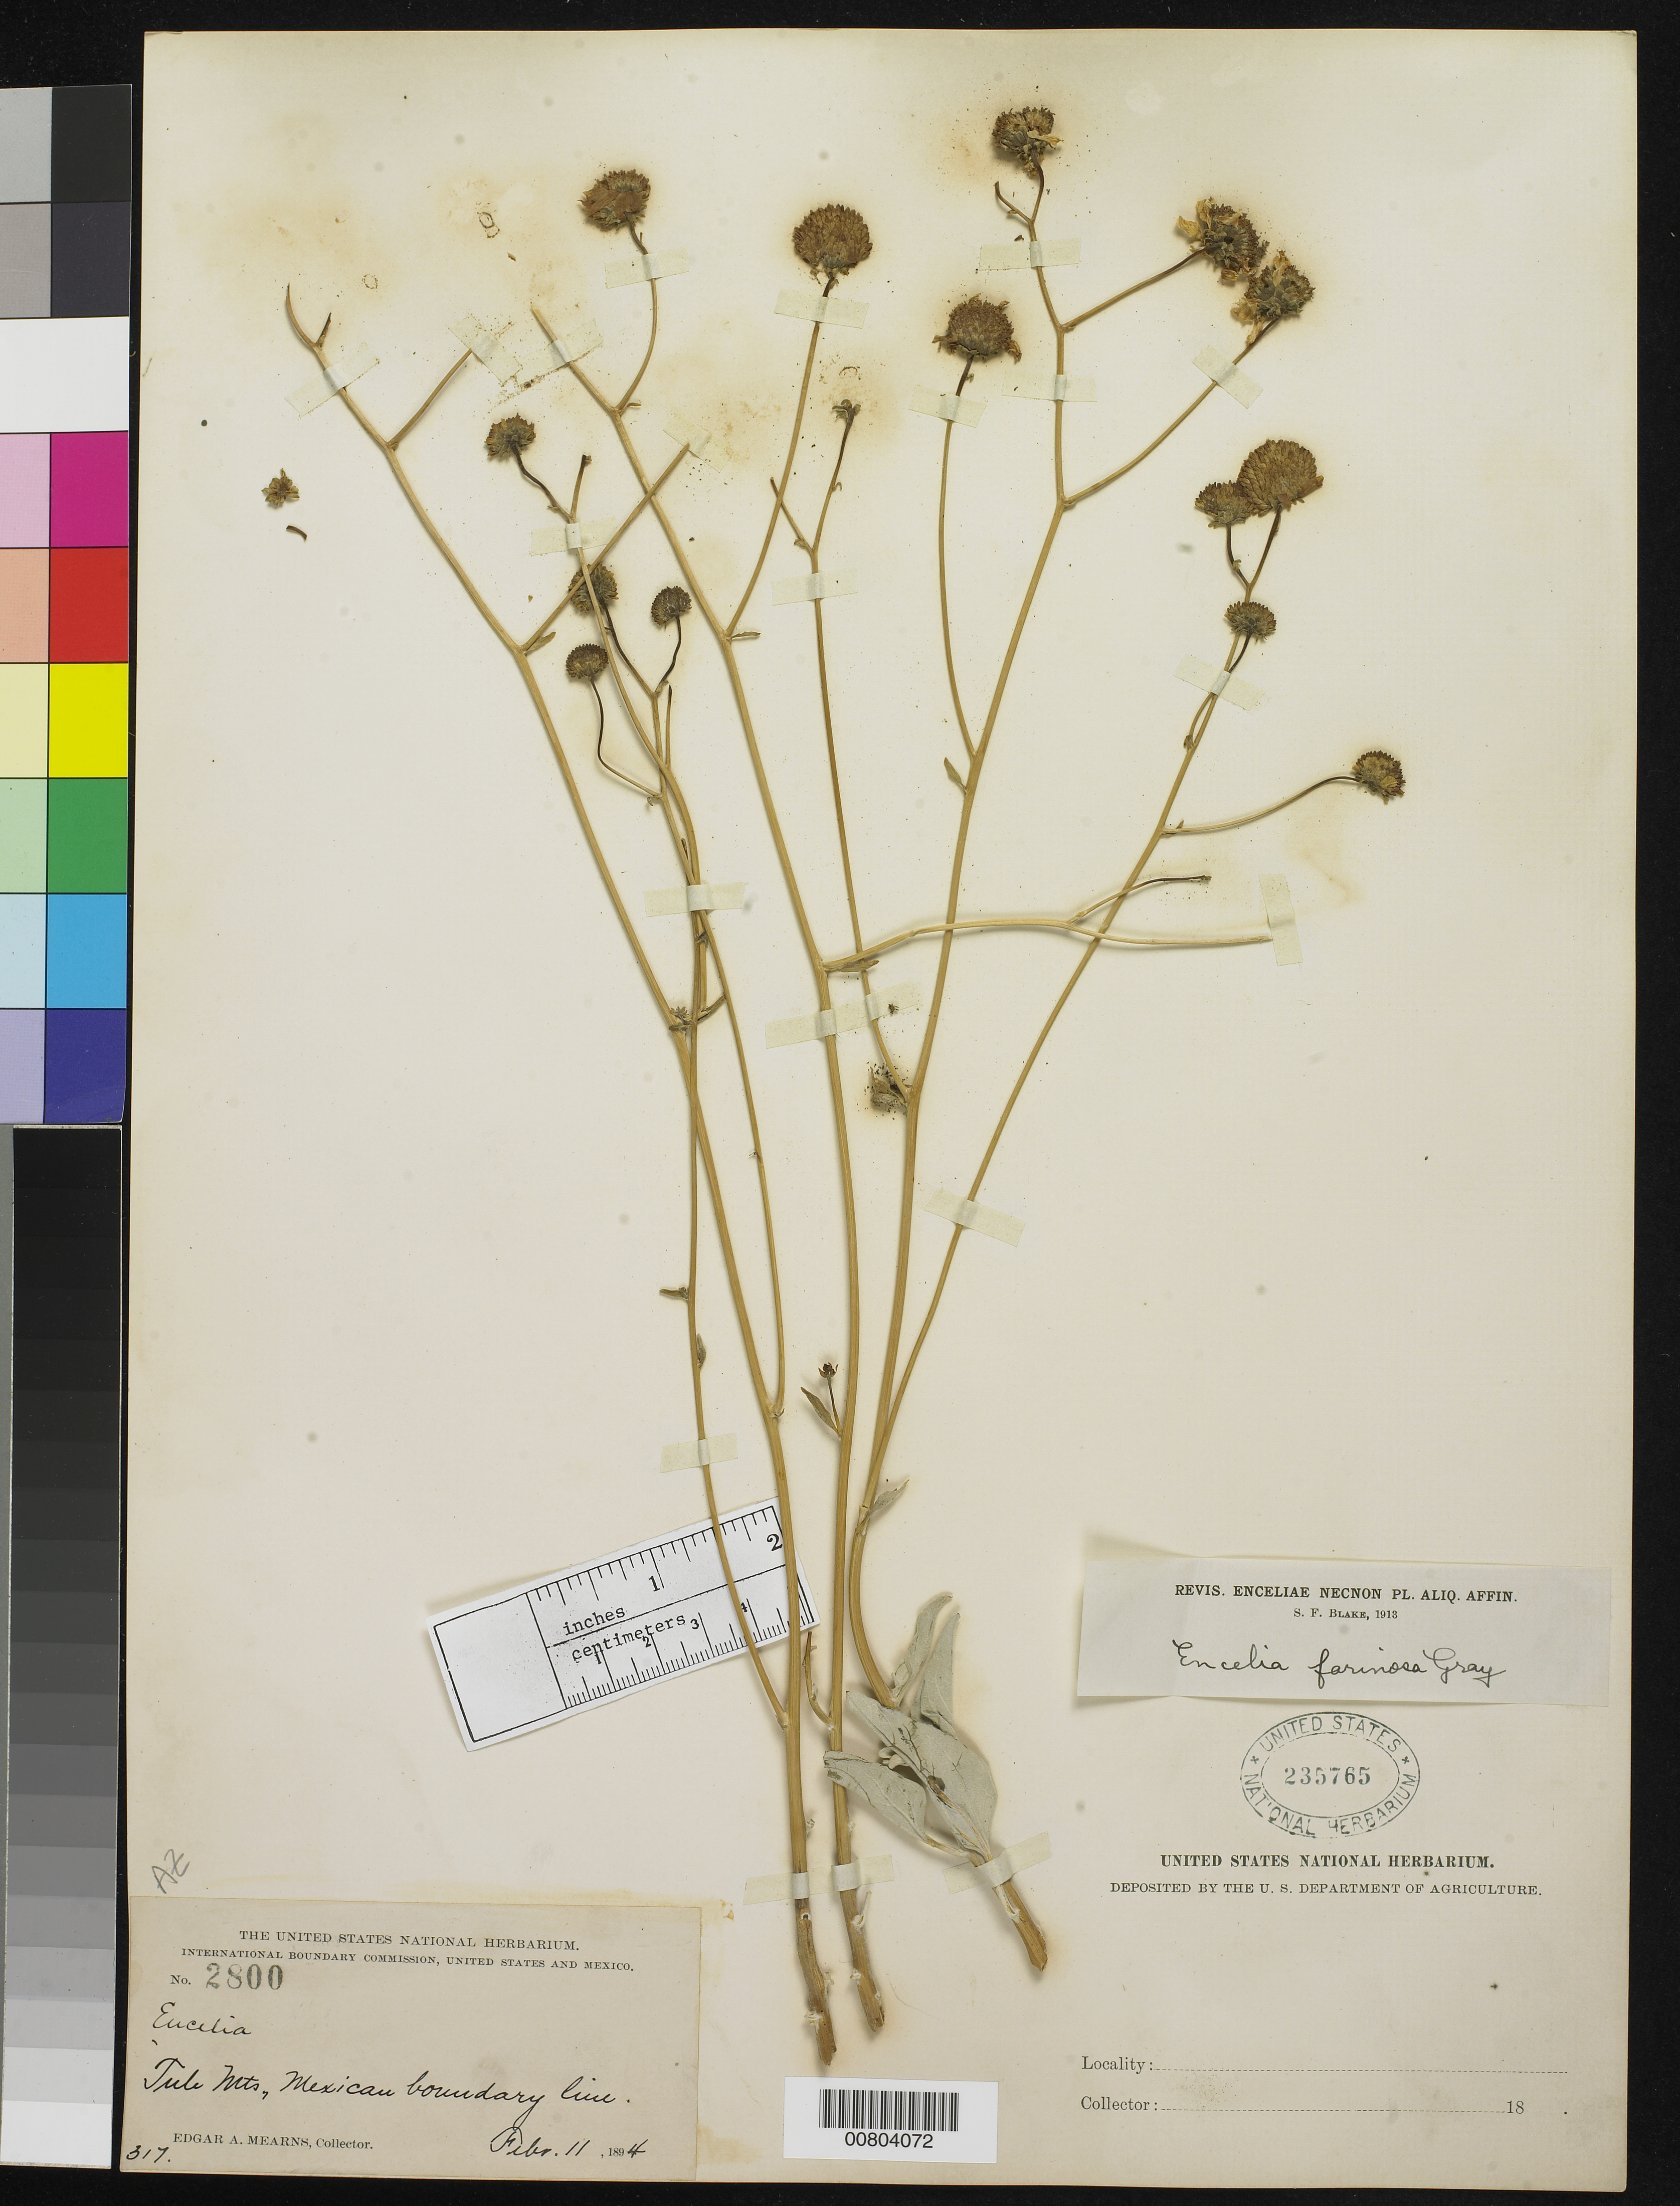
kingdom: Plantae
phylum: Tracheophyta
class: Magnoliopsida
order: Asterales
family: Asteraceae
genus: Encelia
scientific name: Encelia farinosa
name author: A. Gray ex Torr. in Emory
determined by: Blake, Sydney F.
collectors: E. A. Mearns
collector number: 2800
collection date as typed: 11 Feb 1894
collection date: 1894-02-11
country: United States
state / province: Arizona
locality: Tule Mts., Mexican Boundary Line.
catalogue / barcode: US 235765